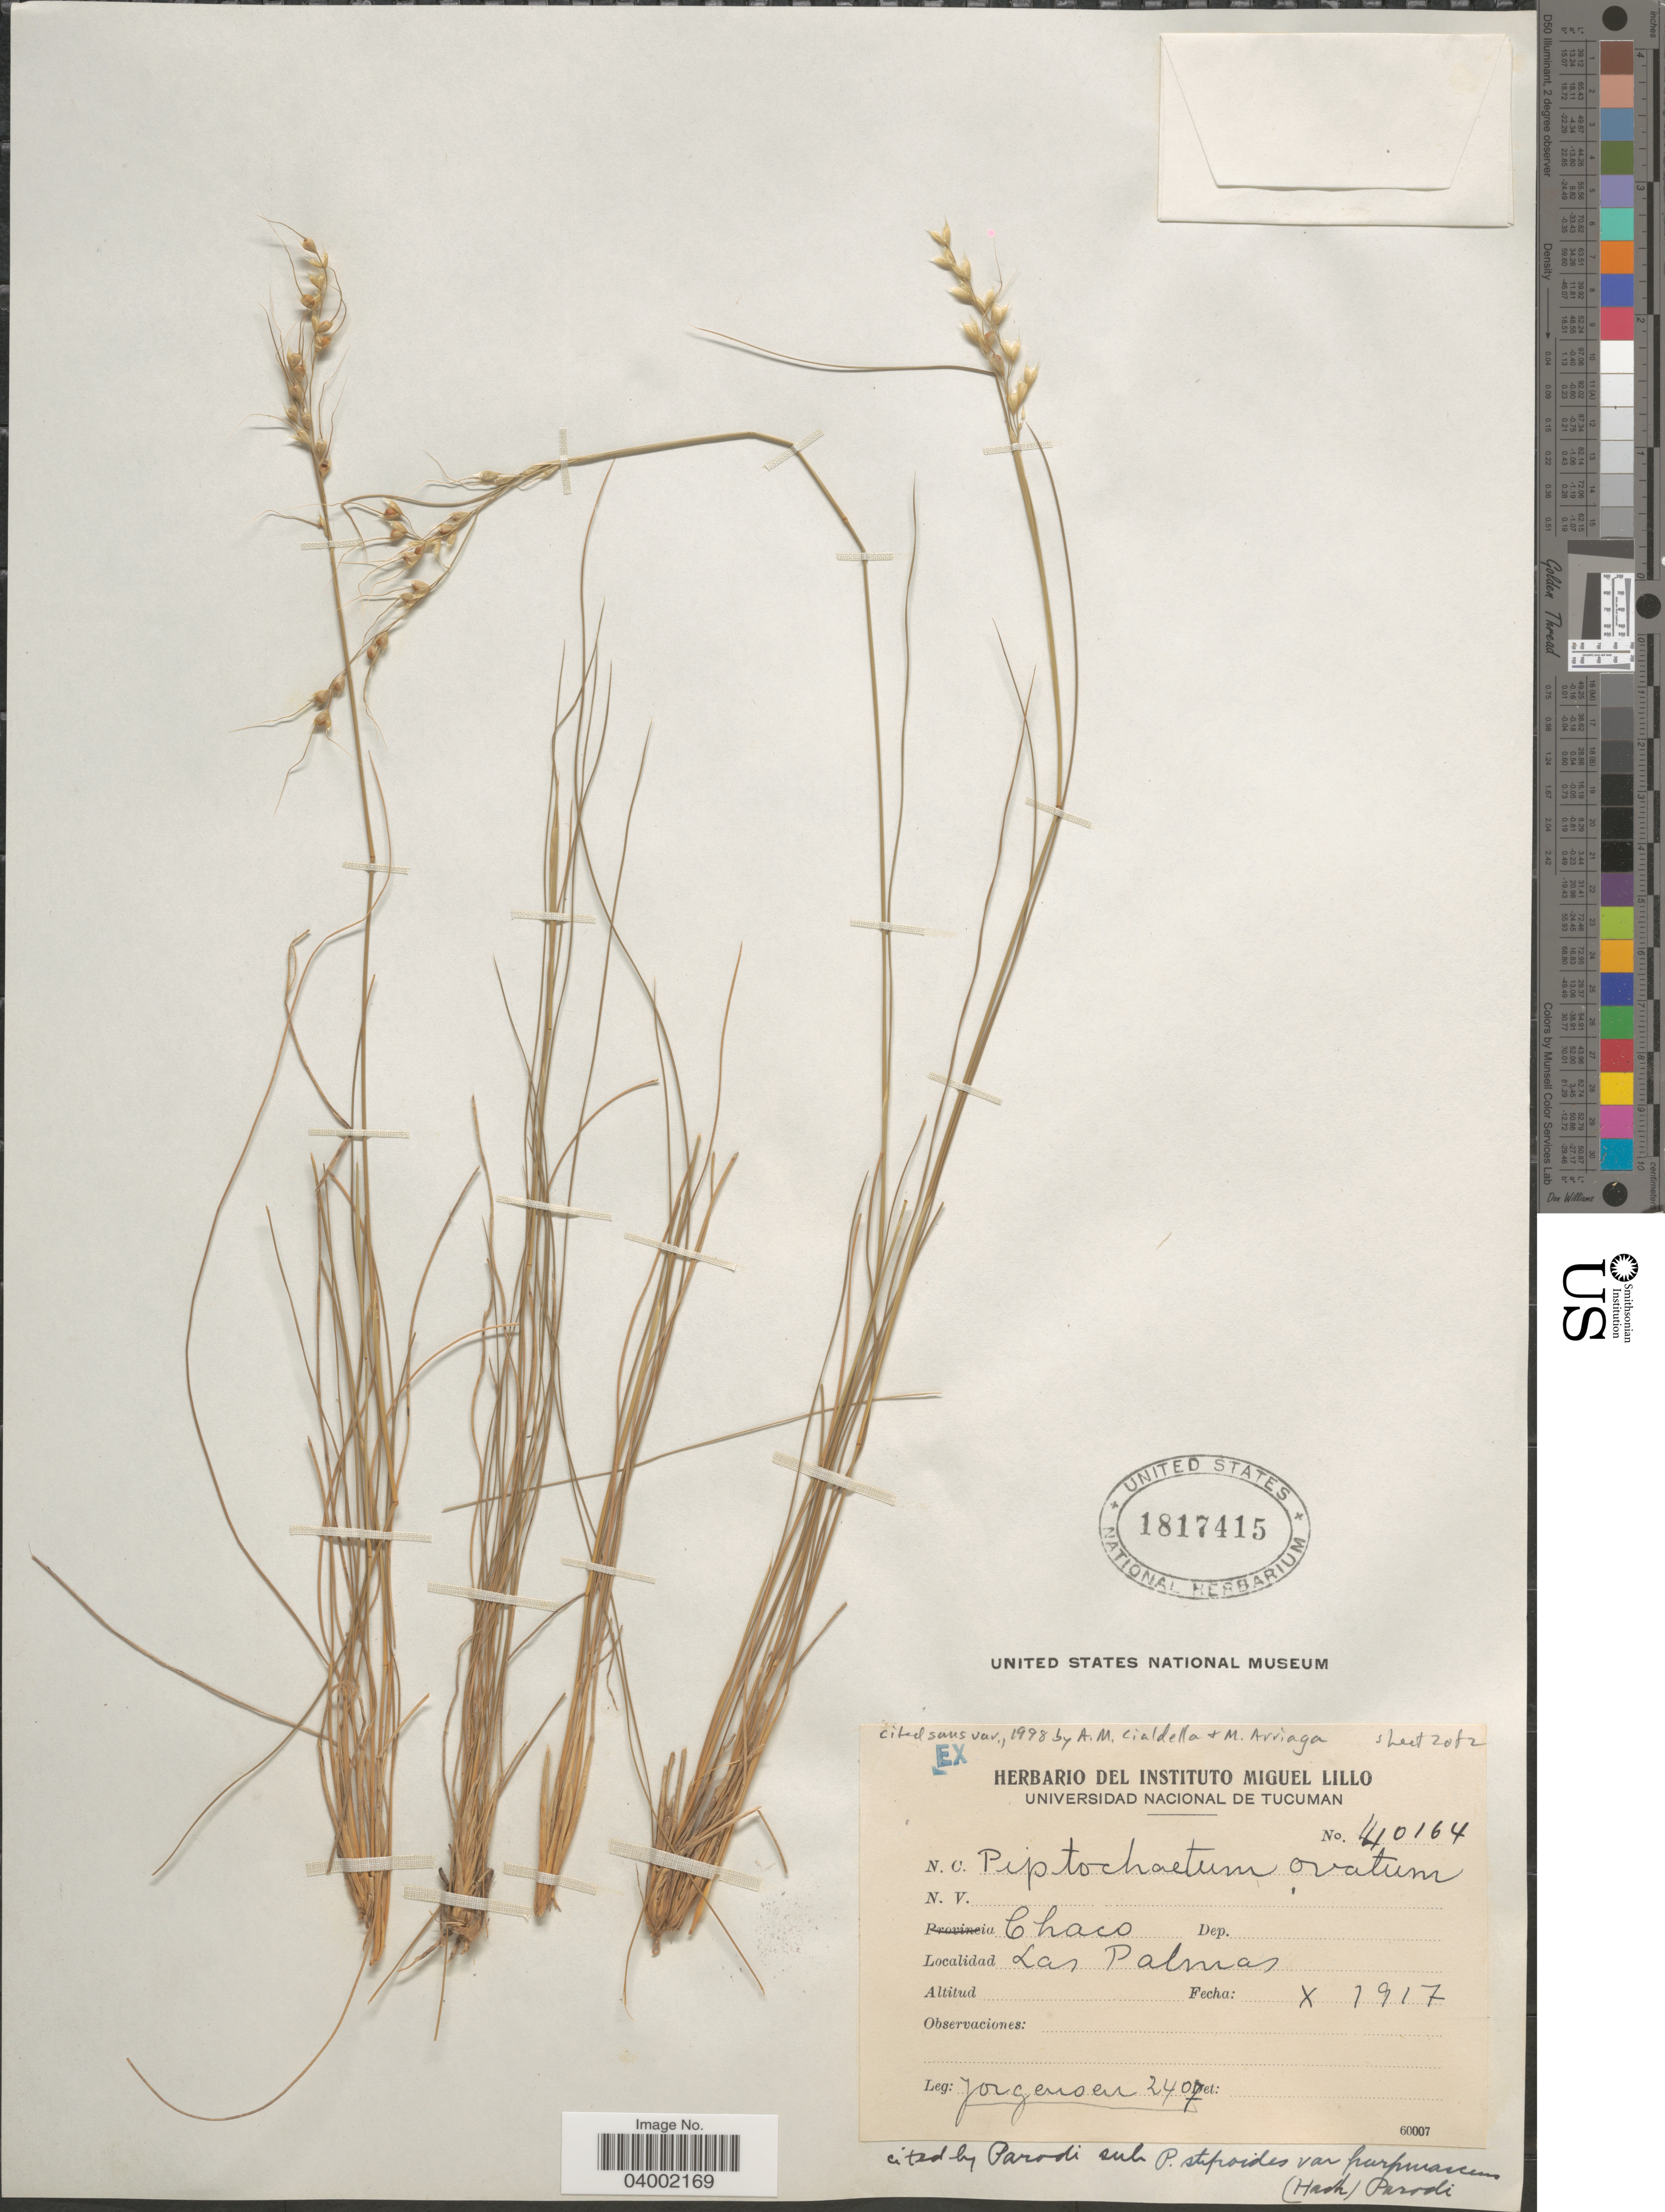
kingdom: Plantae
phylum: Tracheophyta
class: Liliopsida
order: Poales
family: Poaceae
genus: Piptochaetium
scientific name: Piptochaetium stipoides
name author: (Trin. & Rupr.) Hack. & Arechav.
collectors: Jorgensen, --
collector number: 2407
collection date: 1917-10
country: Argentina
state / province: Chaco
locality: Las Palmas.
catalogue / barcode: US 1817415